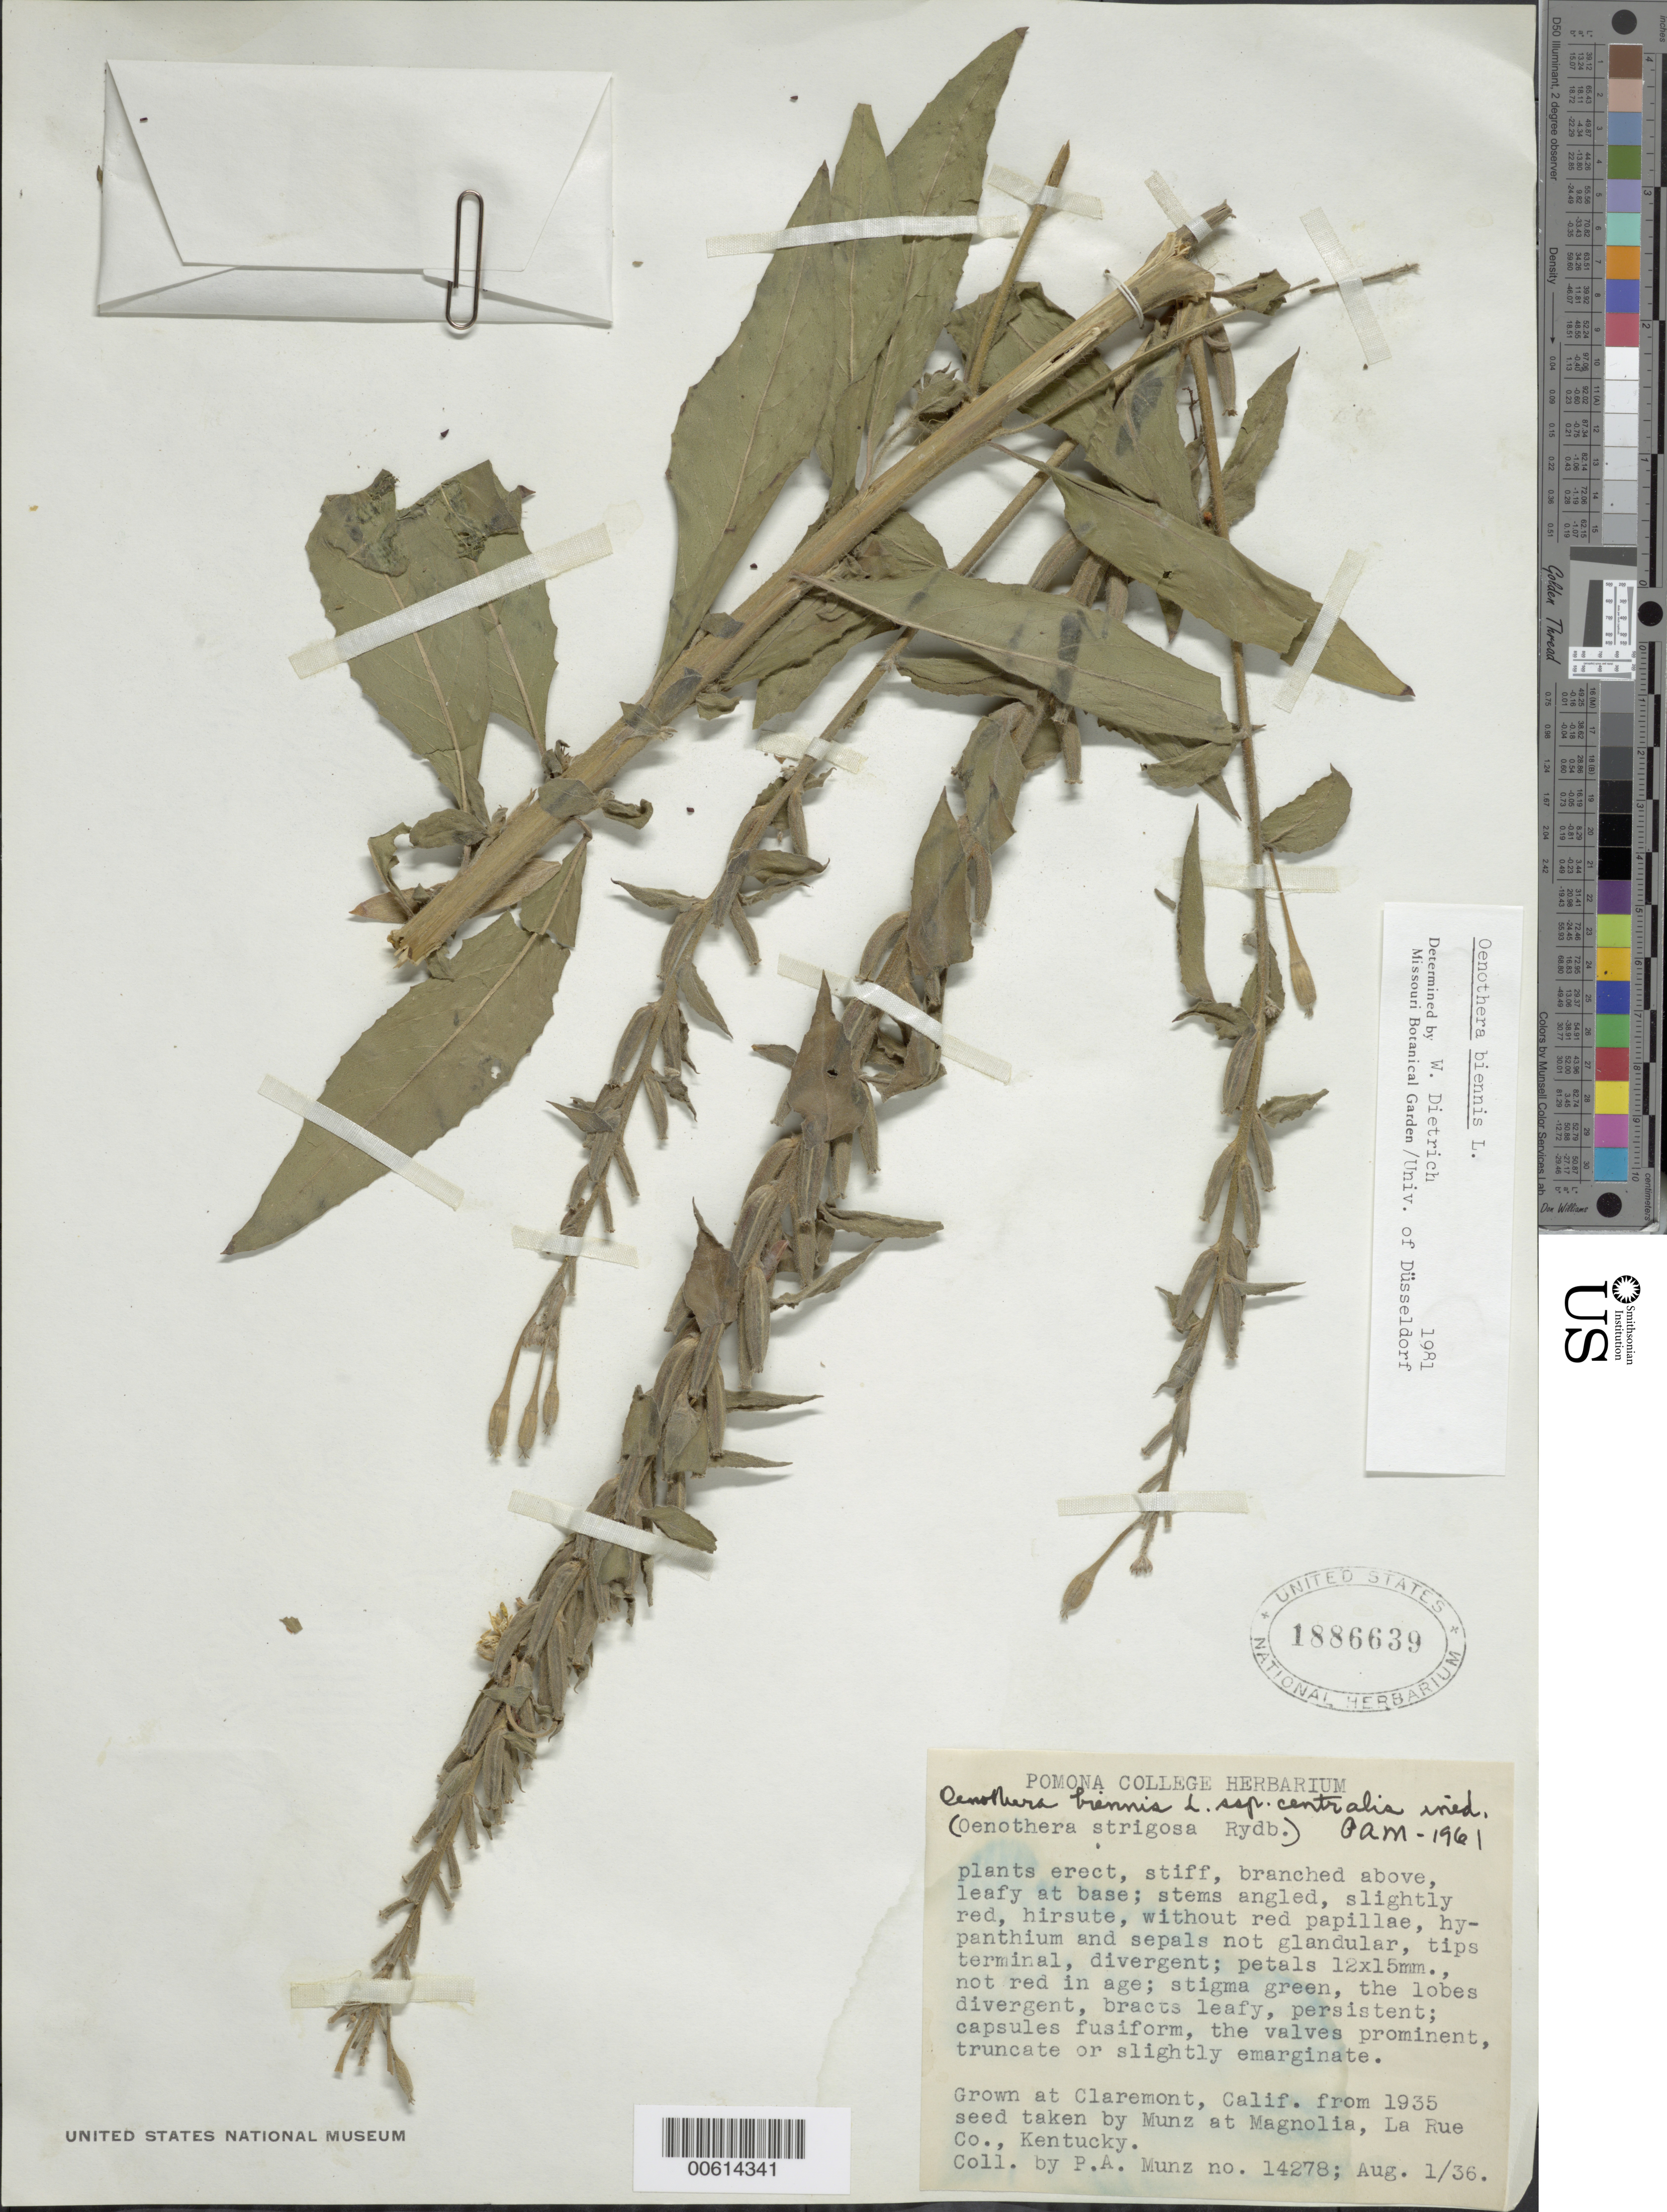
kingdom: Plantae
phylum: Tracheophyta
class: Magnoliopsida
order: Myrtales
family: Onagraceae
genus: Oenothera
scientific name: Oenothera biennis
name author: L.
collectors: P. A. Munz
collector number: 14278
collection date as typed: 01 Aug 1936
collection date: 1936-08-01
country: United States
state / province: California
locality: Pomona College, Claremont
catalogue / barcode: US 1886639